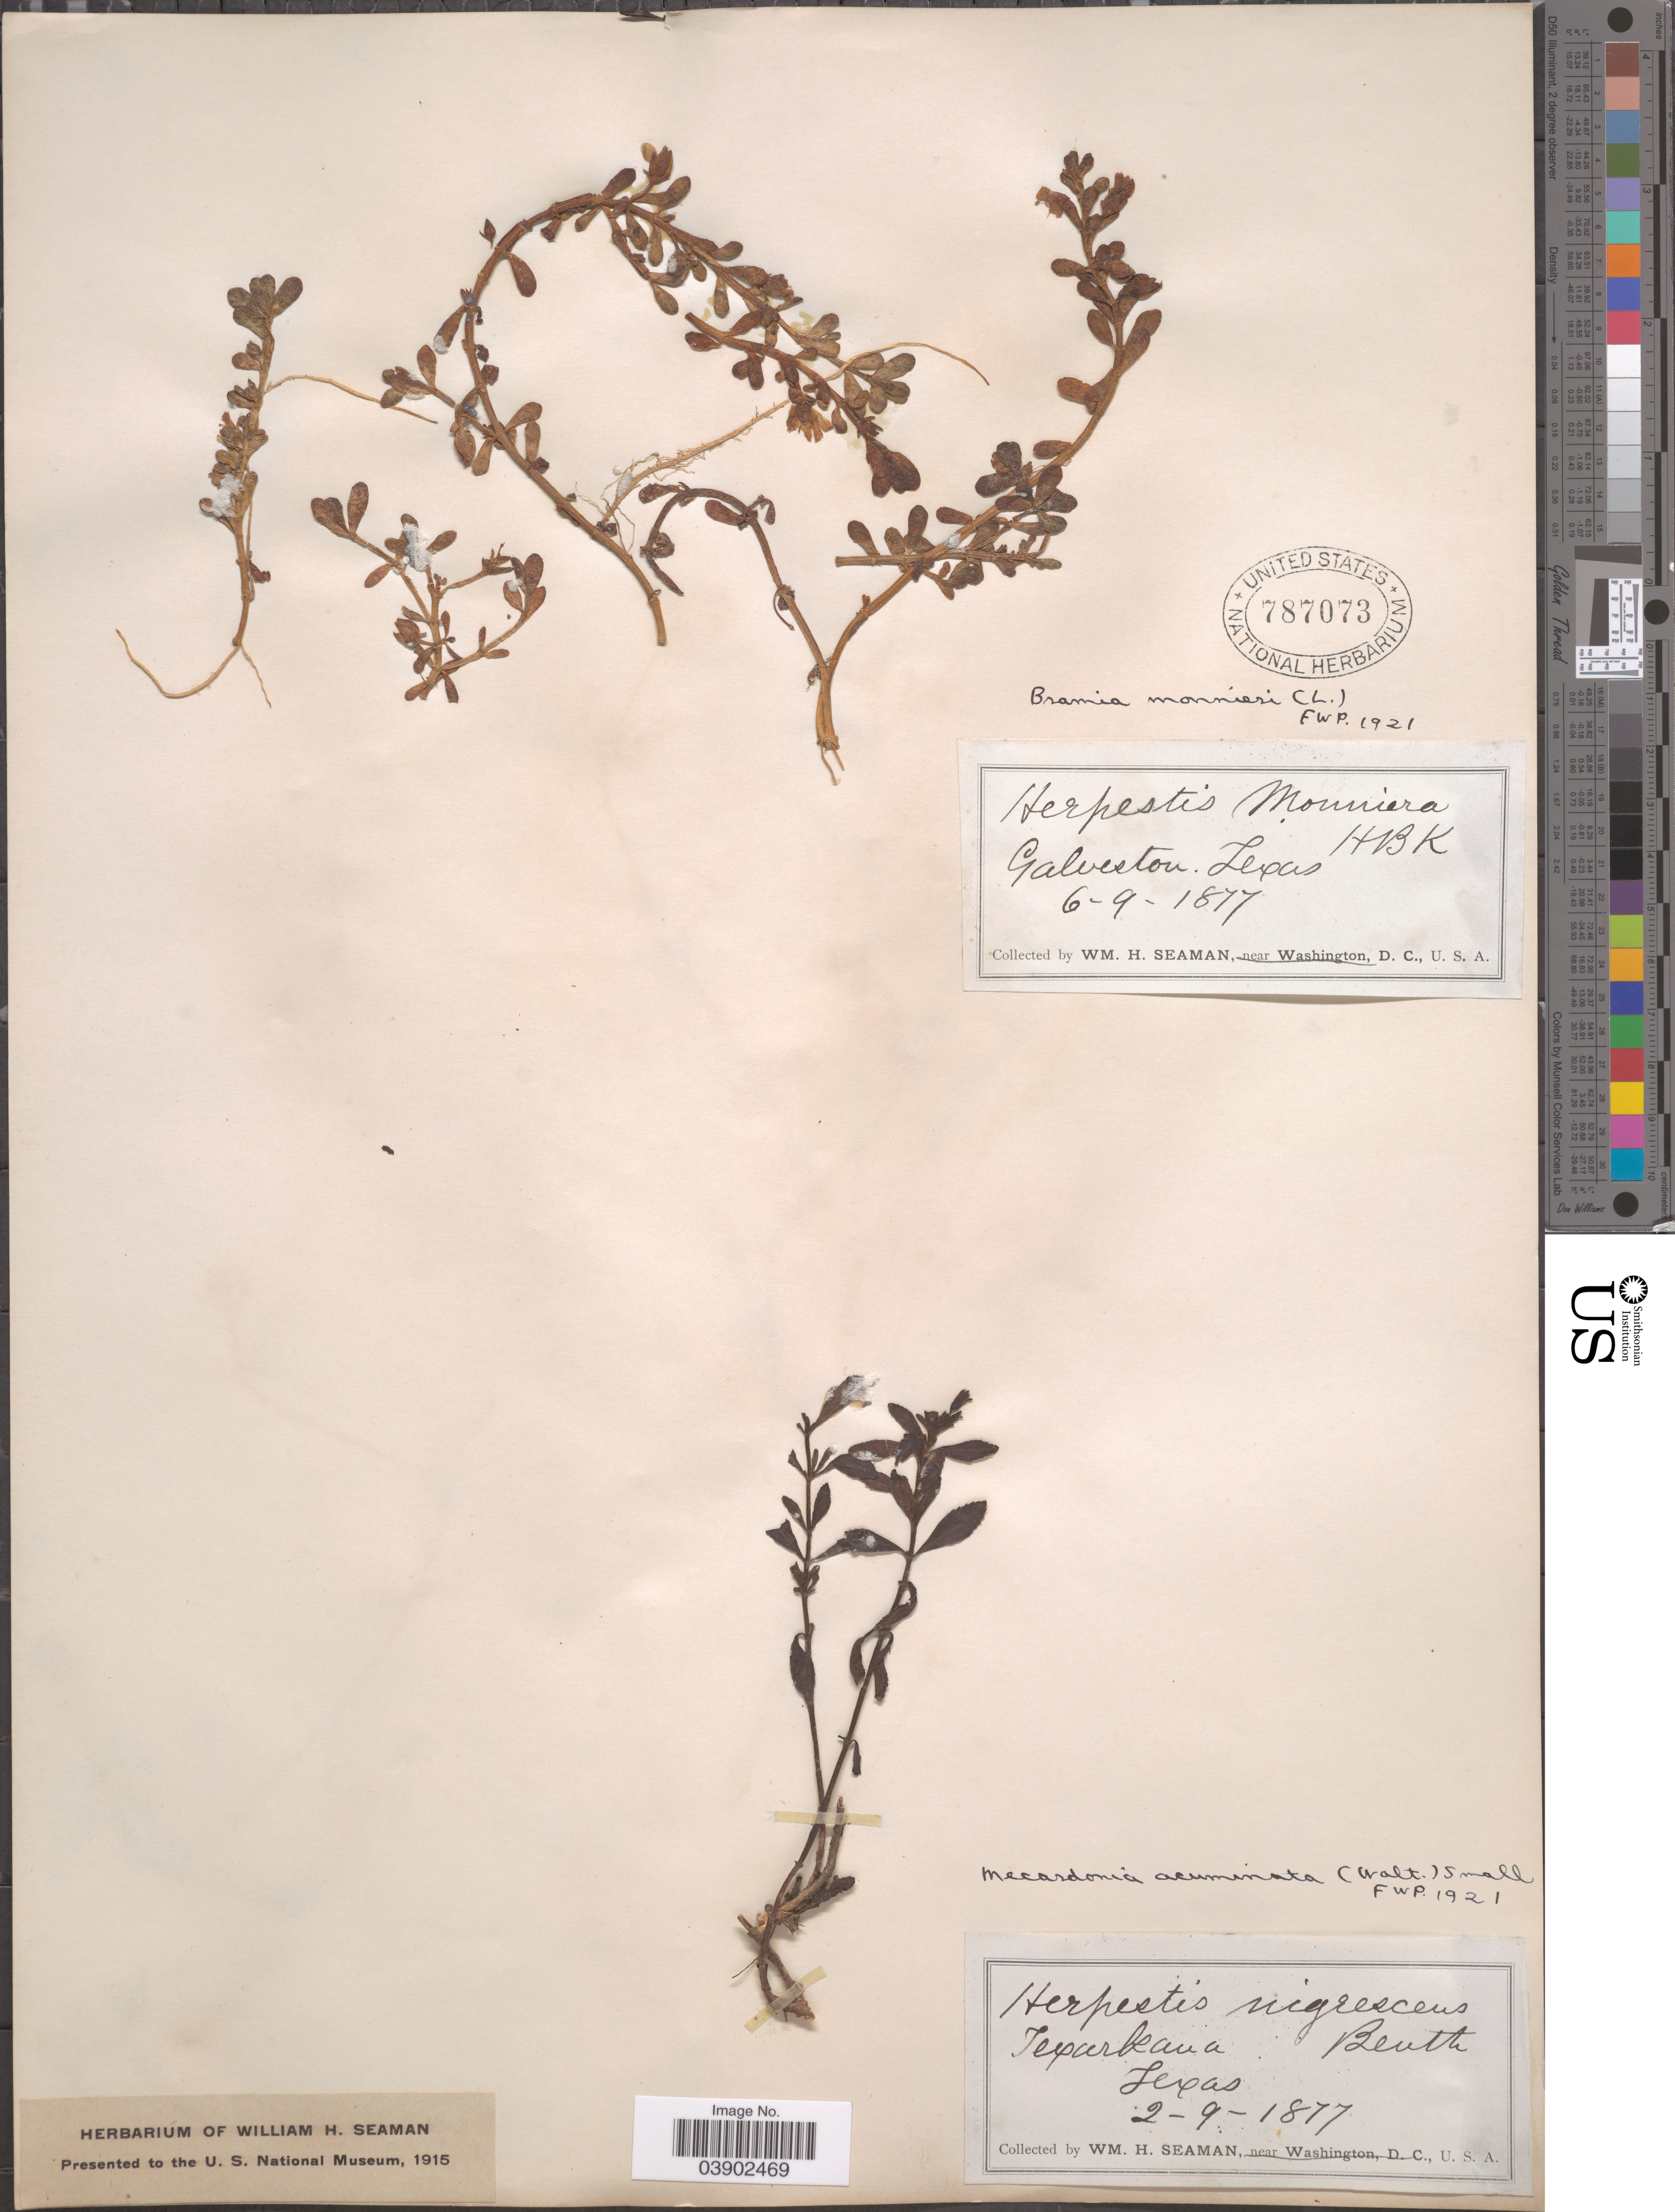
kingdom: Plantae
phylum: Tracheophyta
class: Magnoliopsida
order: Lamiales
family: Plantaginaceae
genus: Mecardonia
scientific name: Mecardonia acuminata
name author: (Walter) Small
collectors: W. Seaman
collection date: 1877-02-09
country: United States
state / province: Texas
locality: Texarkana.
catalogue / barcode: US 787073-2